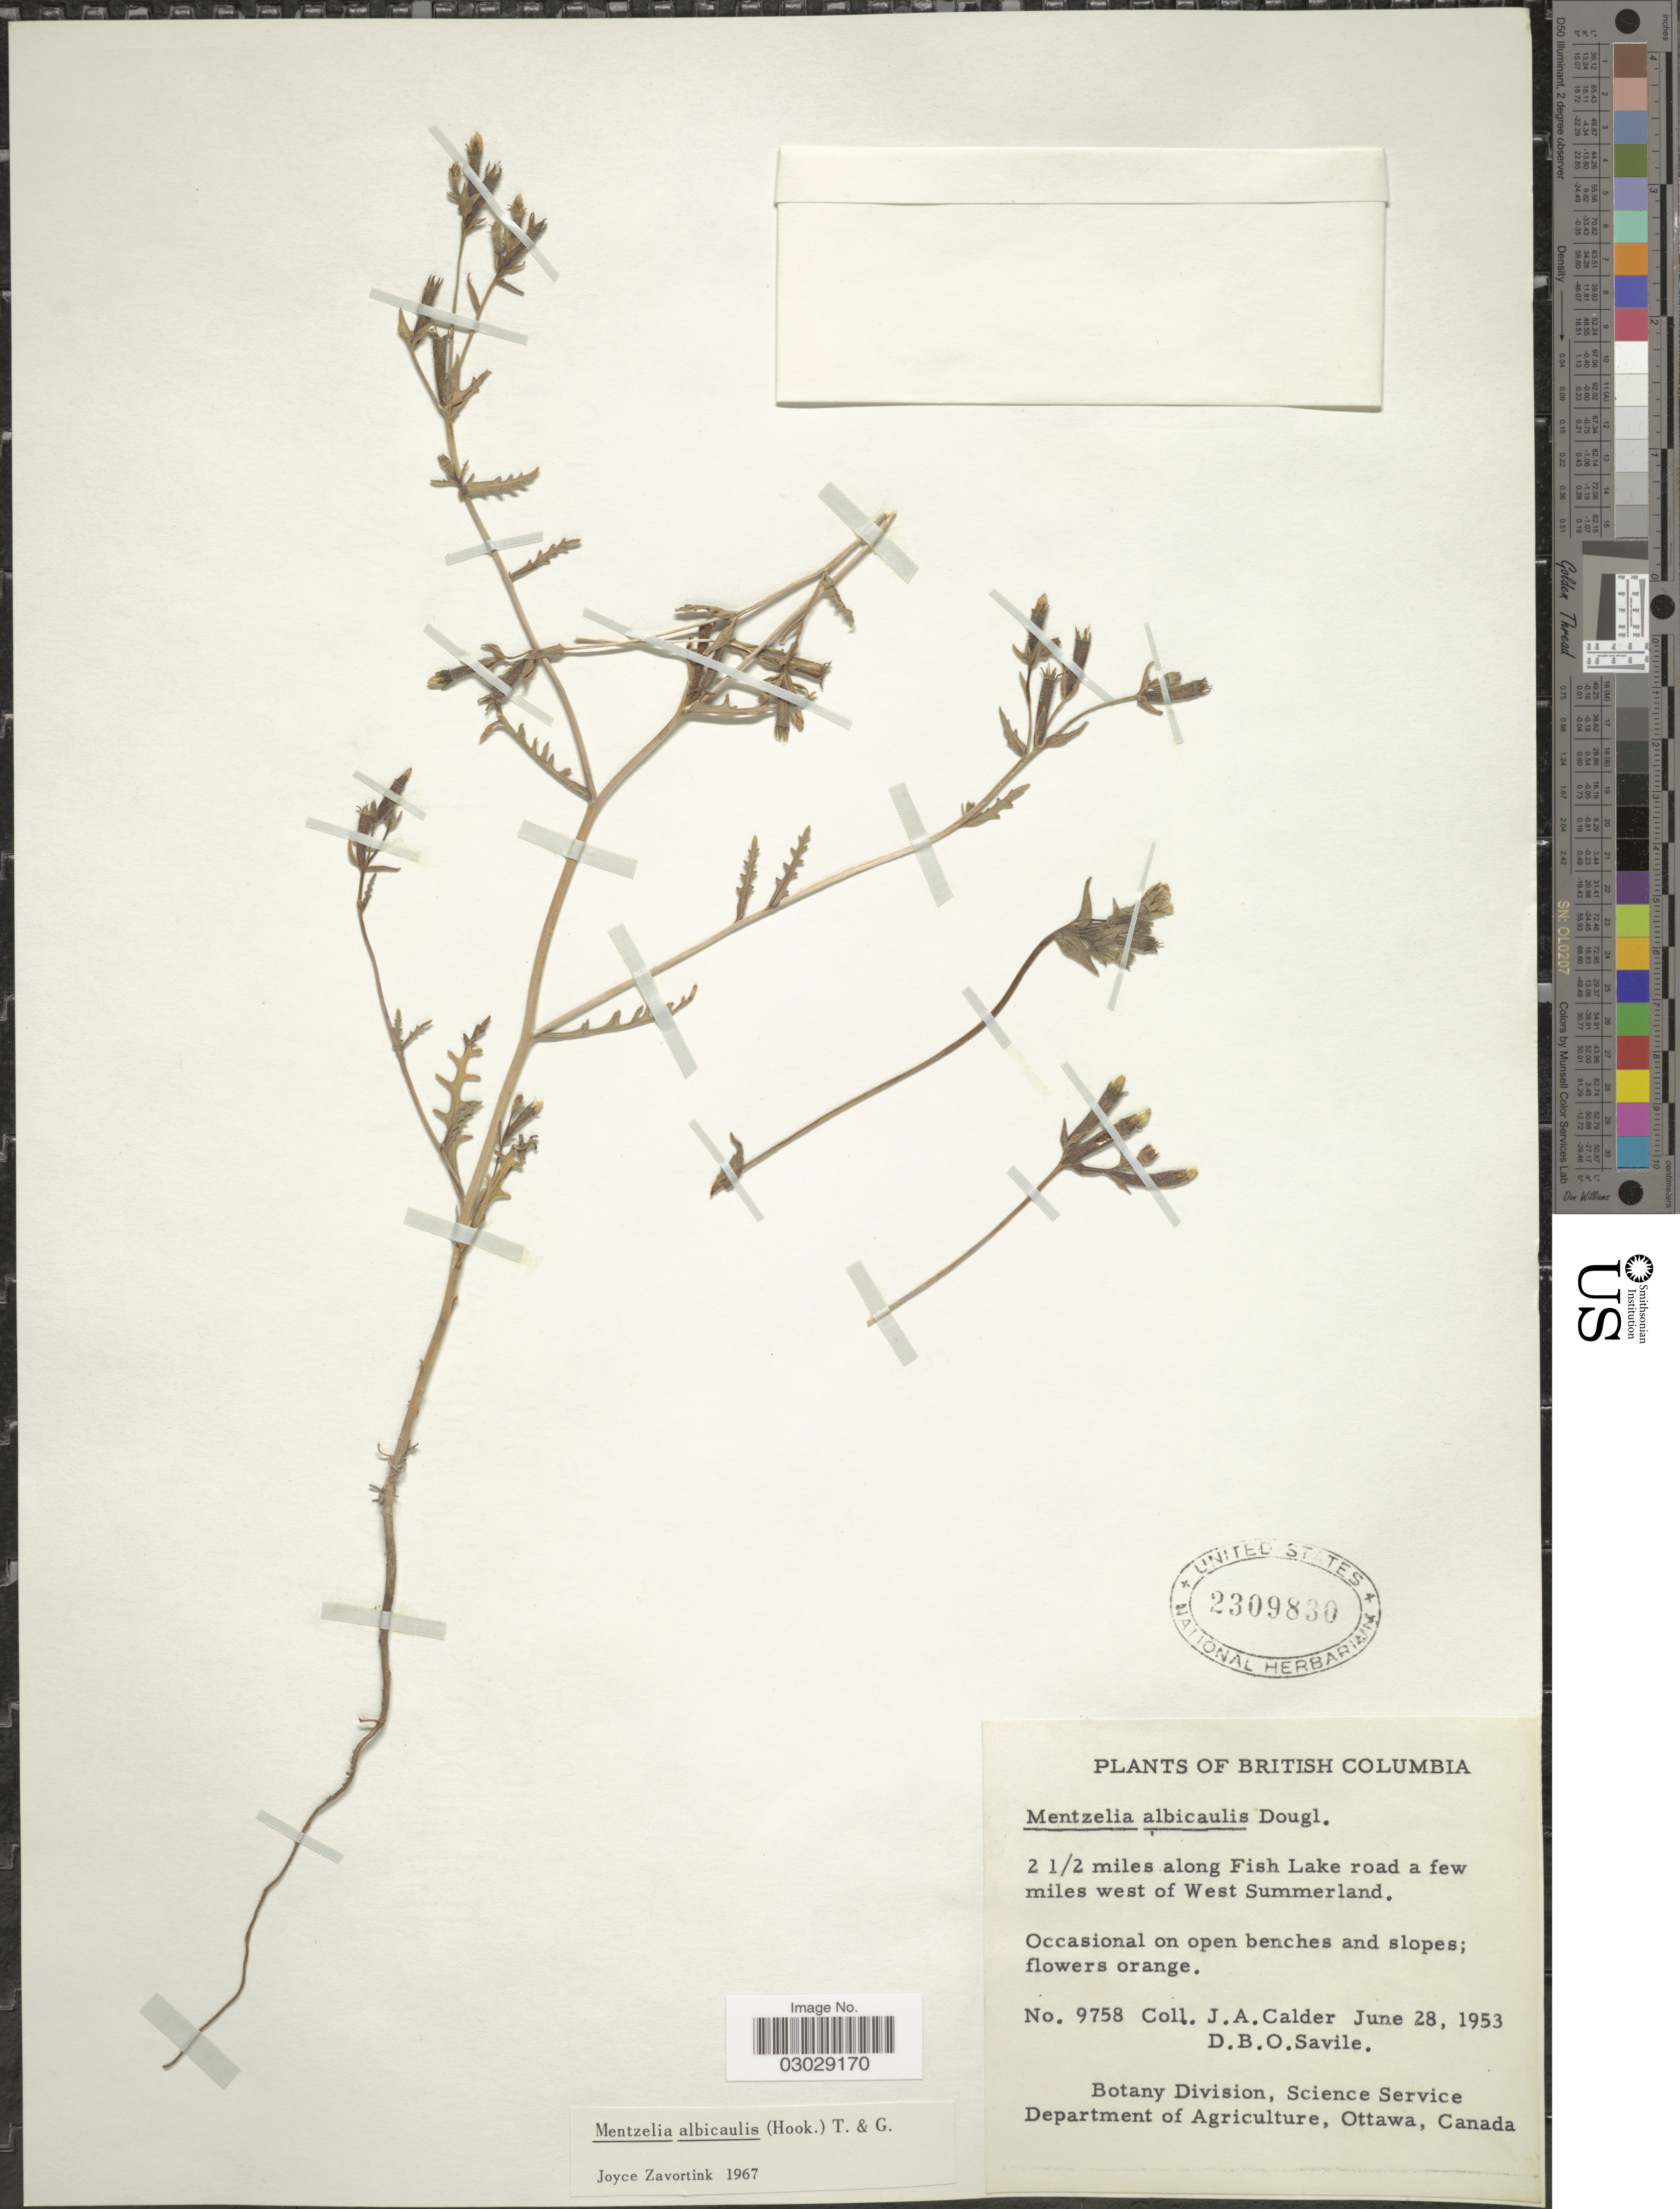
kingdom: Plantae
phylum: Tracheophyta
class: Magnoliopsida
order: Cornales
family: Loasaceae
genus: Mentzelia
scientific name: Mentzelia albicaulis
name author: (Douglas ex Hook.) Douglas ex Torr. & A. Gray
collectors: J. A. Calder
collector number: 9758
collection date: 1953-06-28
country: Canada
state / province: British Columbia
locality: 2 ½ miles along Fish Lake road a few miles west of West Summerland.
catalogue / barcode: US 2309830